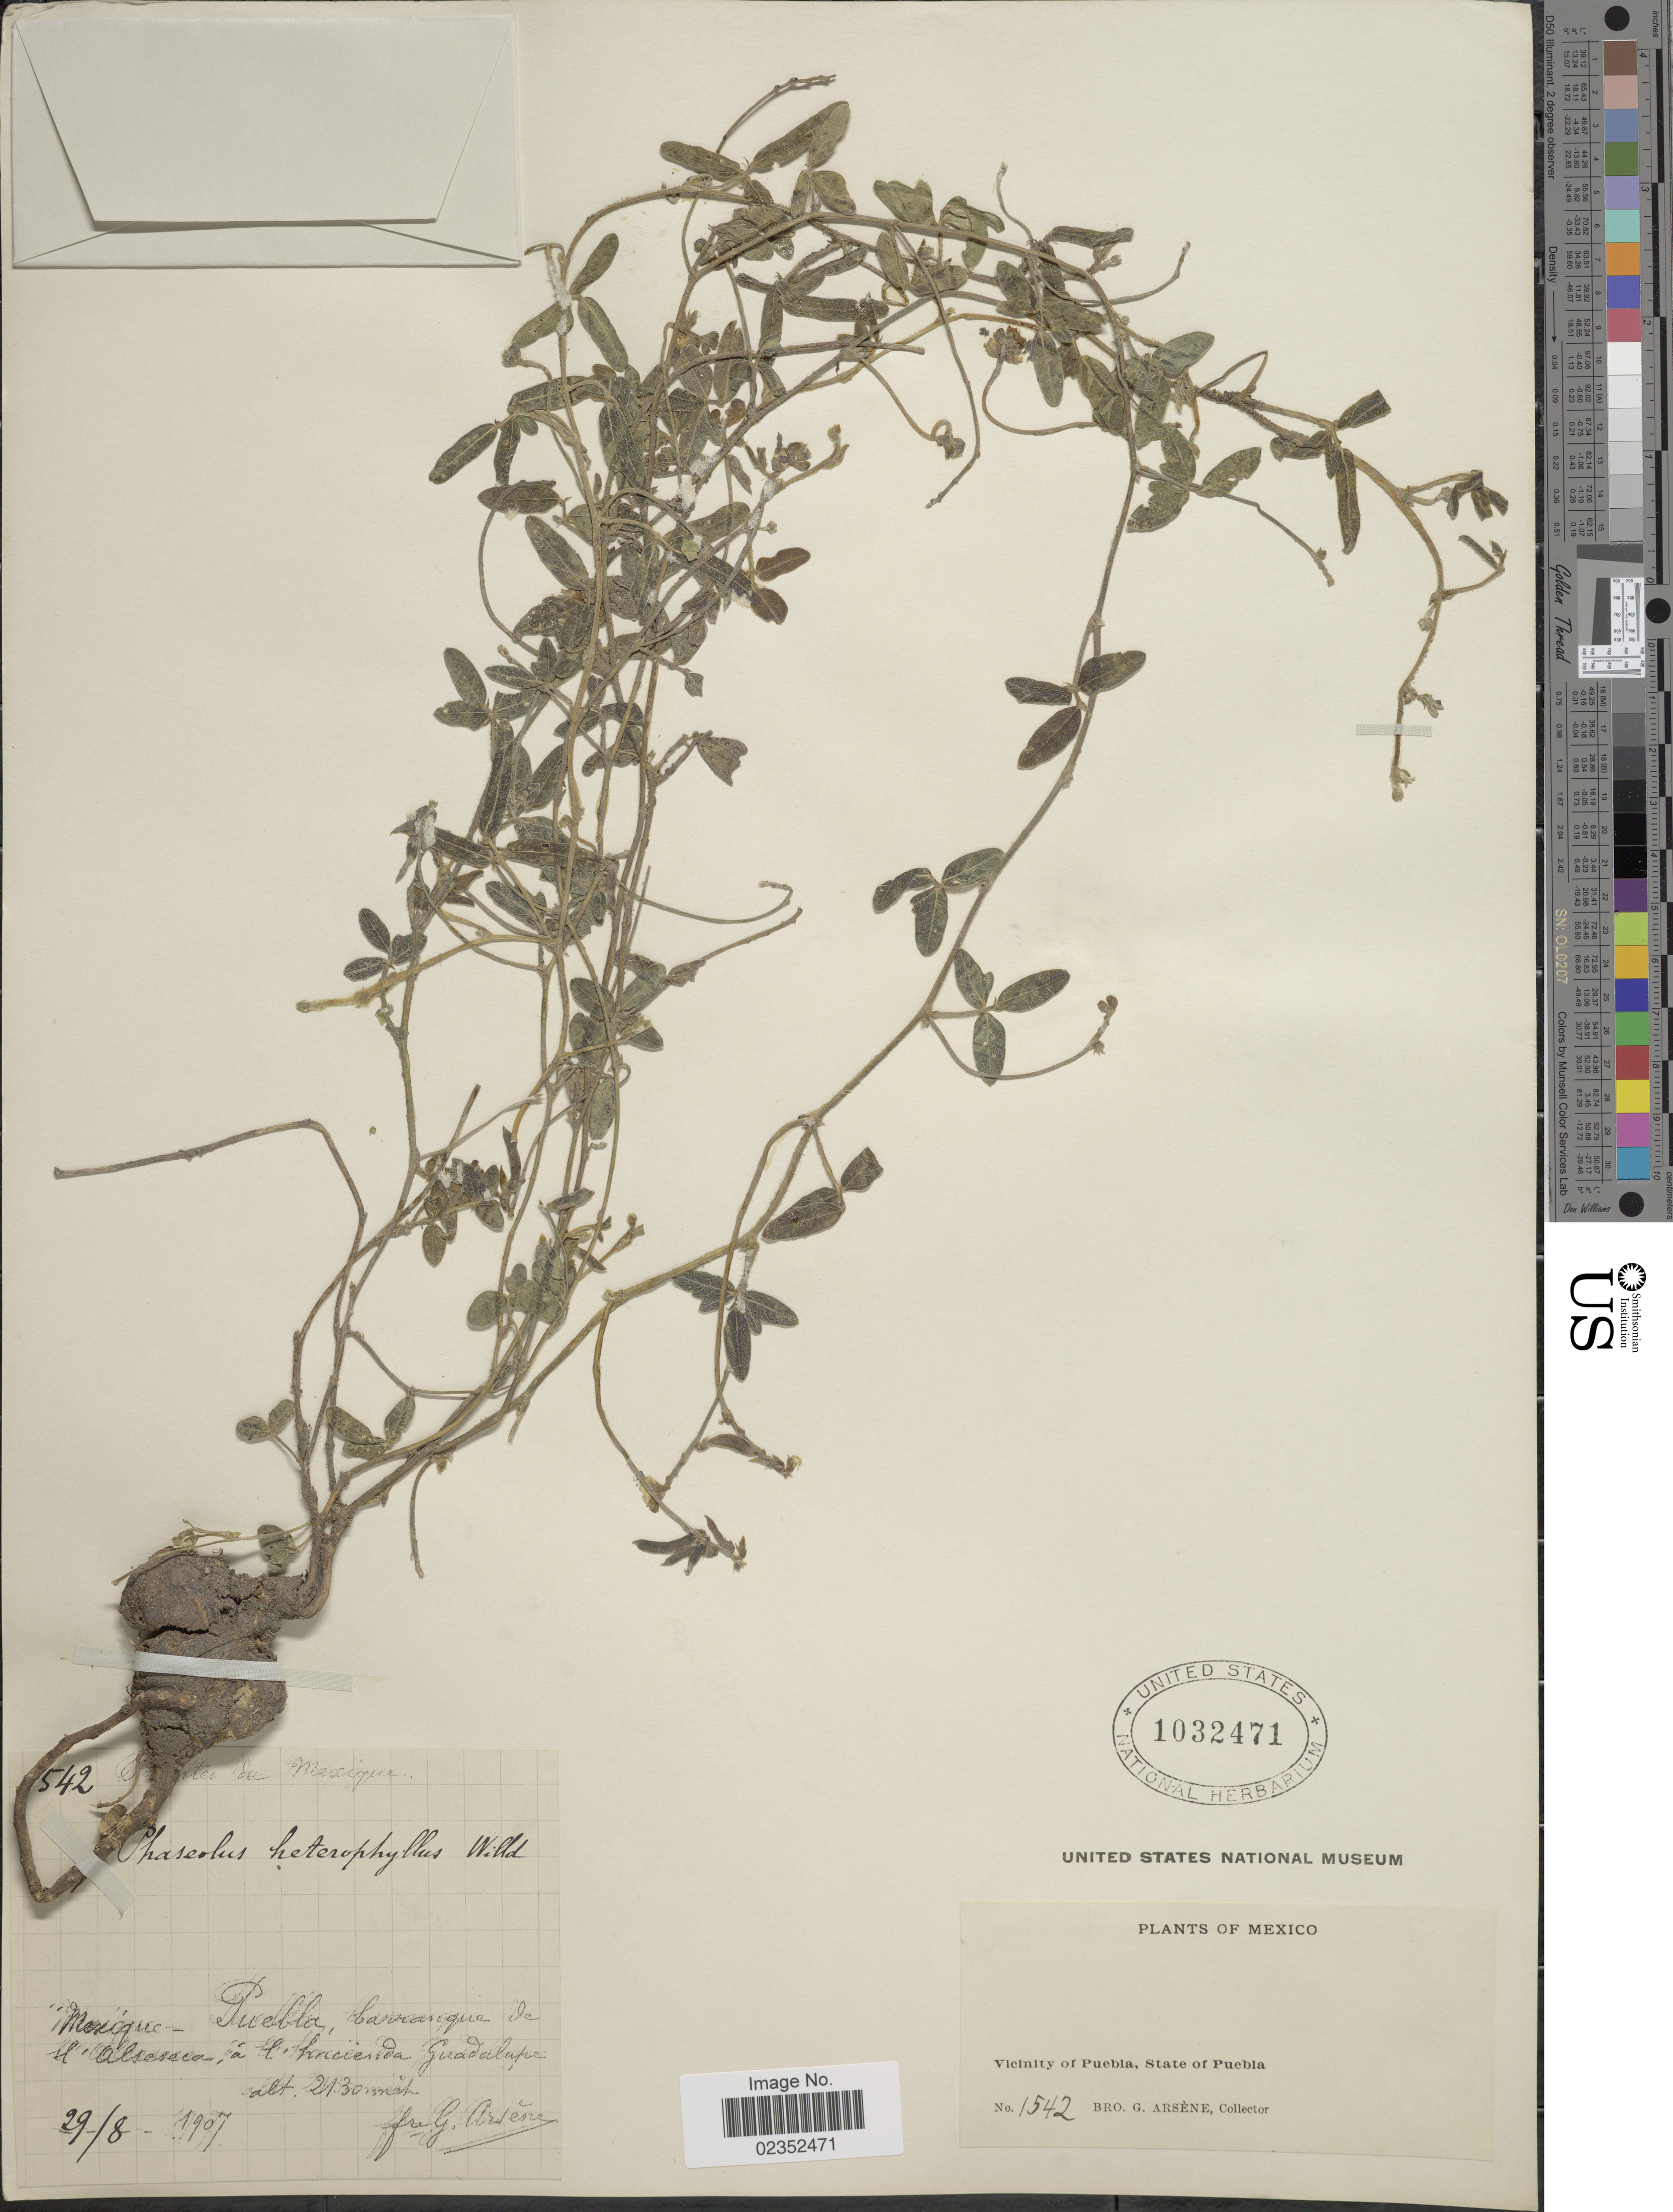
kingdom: Plantae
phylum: Tracheophyta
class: Magnoliopsida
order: Fabales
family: Fabaceae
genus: Macroptilium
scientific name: Macroptilium gibbosifolium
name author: (Ortega) A. Delgado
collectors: Bro. G. Arsène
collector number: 1542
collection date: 1907-08-29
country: Mexico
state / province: Puebla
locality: Vicinity of Puebla, barranque de Il'Alseseca Guadalupe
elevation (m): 2130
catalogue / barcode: US 1032471